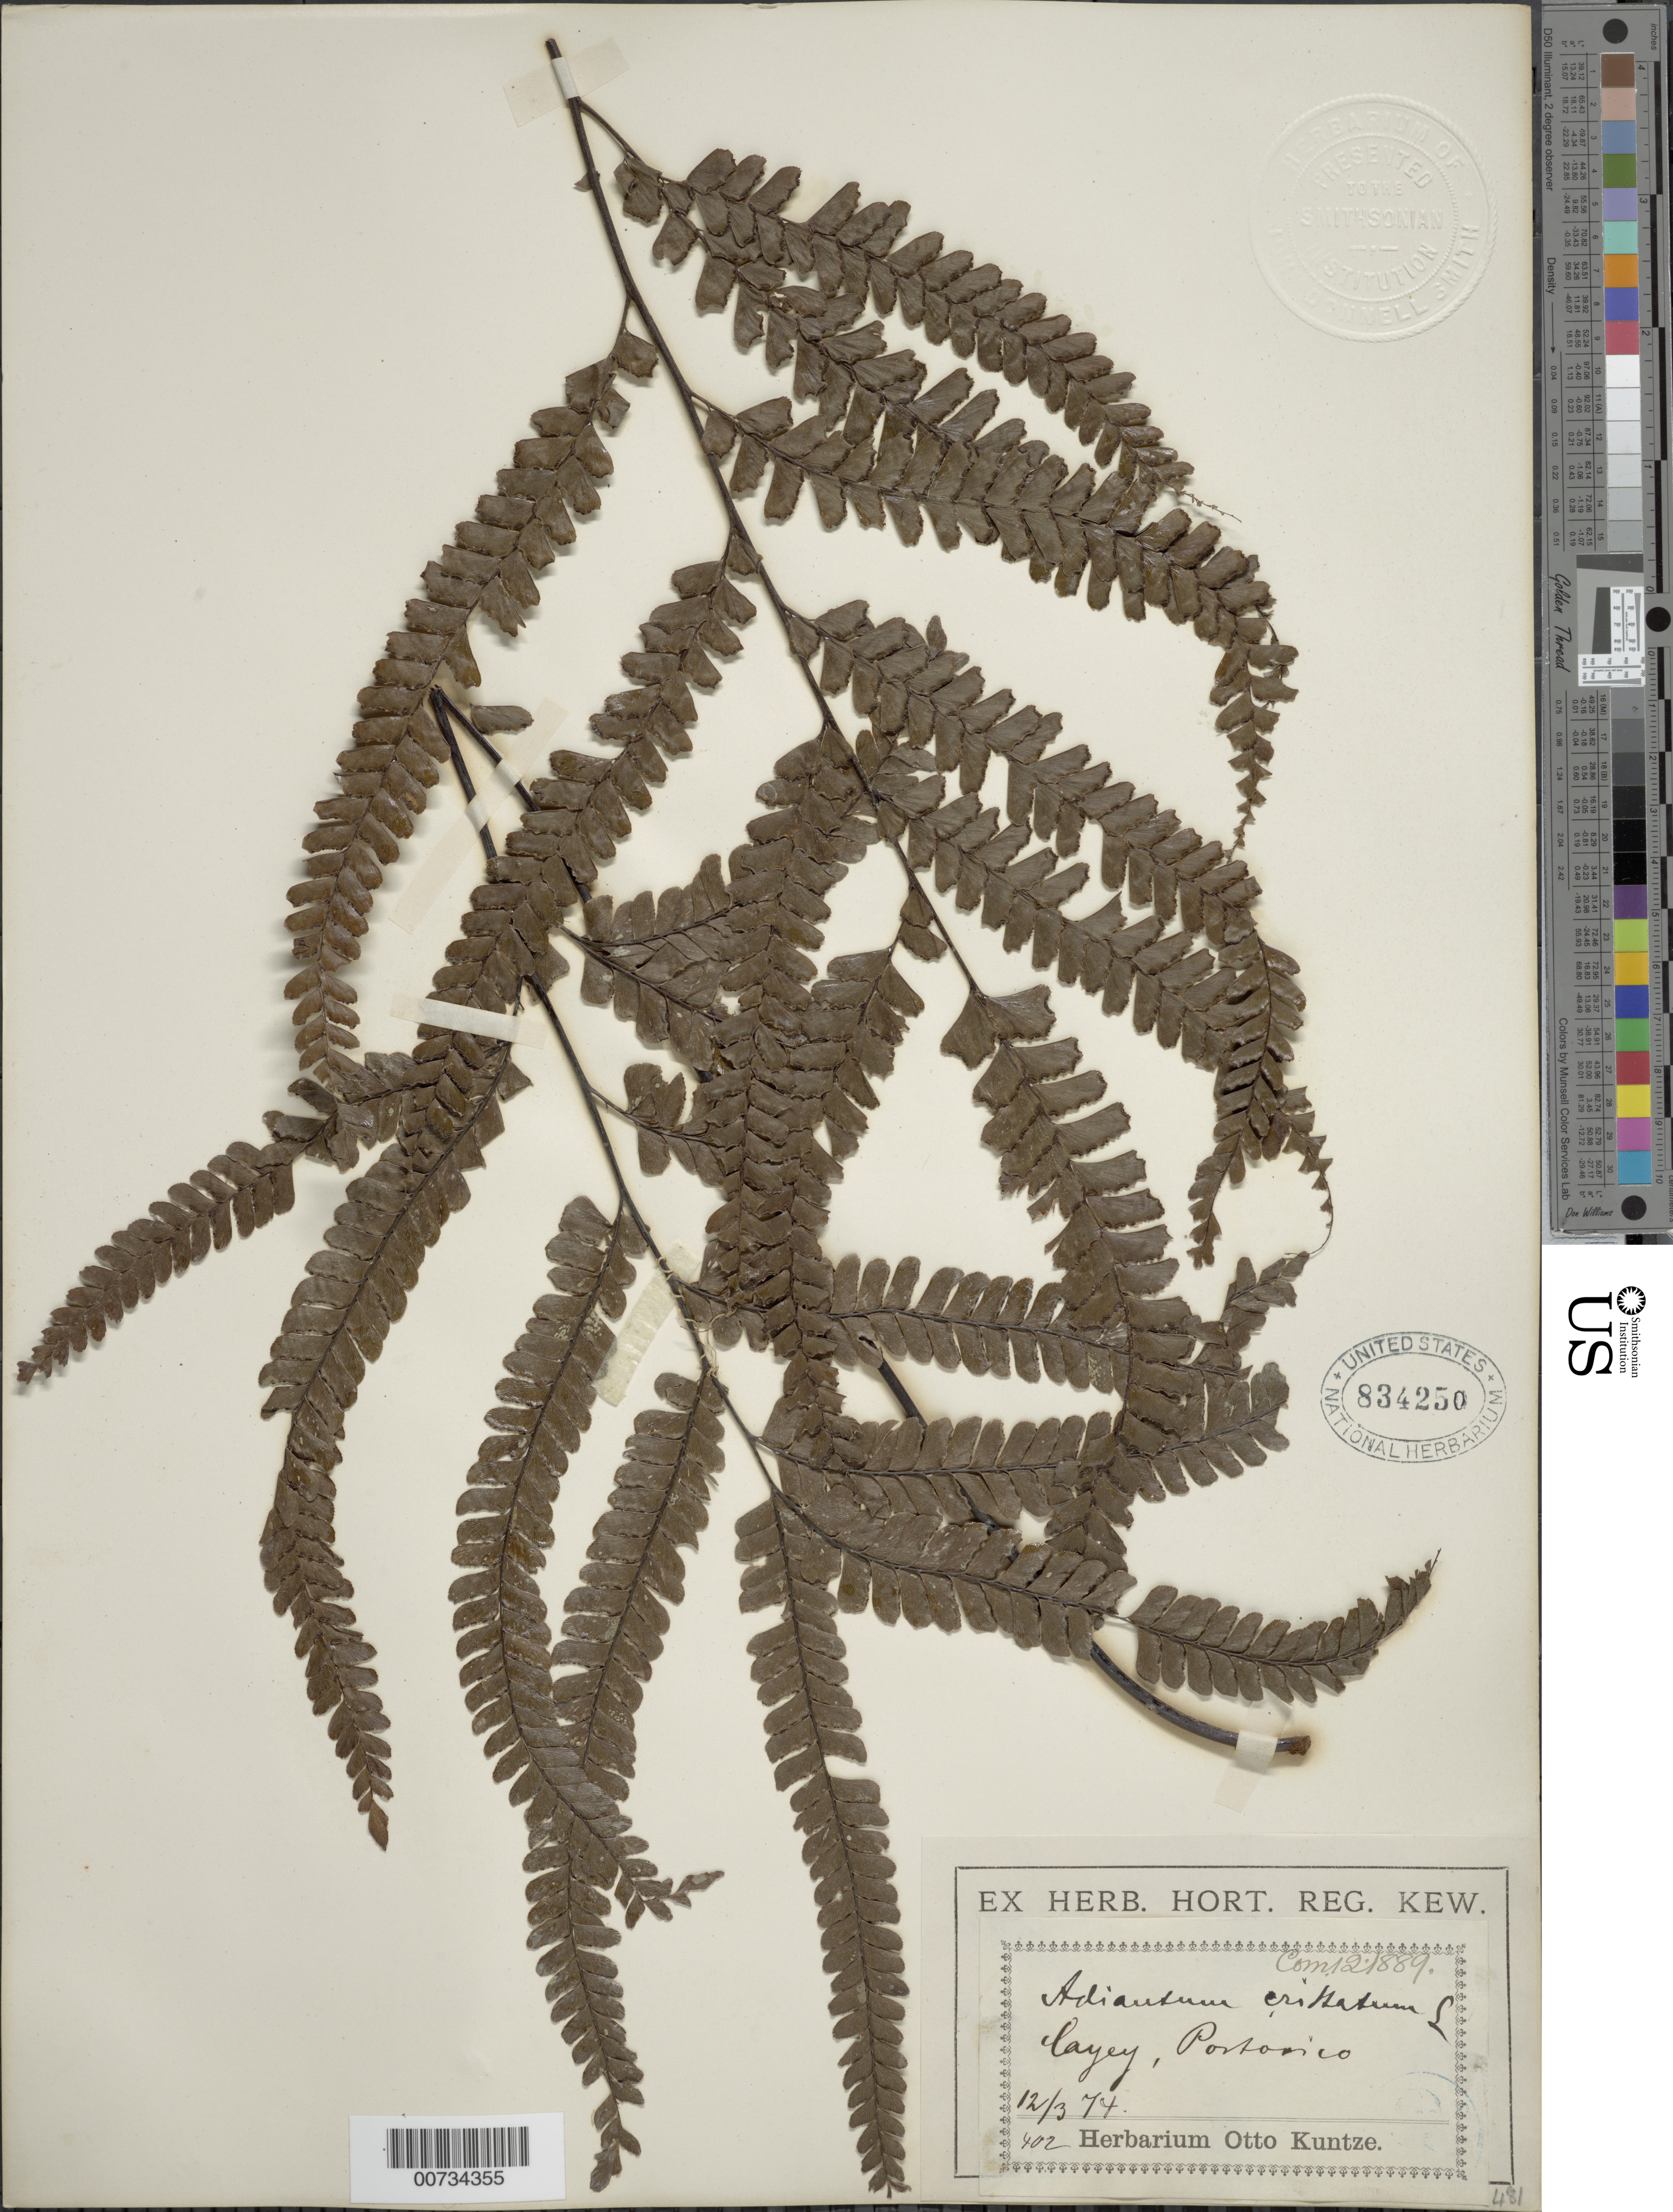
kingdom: Plantae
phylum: Tracheophyta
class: Polypodiopsida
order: Polypodiales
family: Pteridaceae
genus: Adiantum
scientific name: Adiantum pyramidale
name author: (L.) Willd.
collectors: C.E.O. Kuntze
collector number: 402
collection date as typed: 03 Dec 1874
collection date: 1874-12-03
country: Puerto Rico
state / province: Cayey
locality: Cayey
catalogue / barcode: US 834250